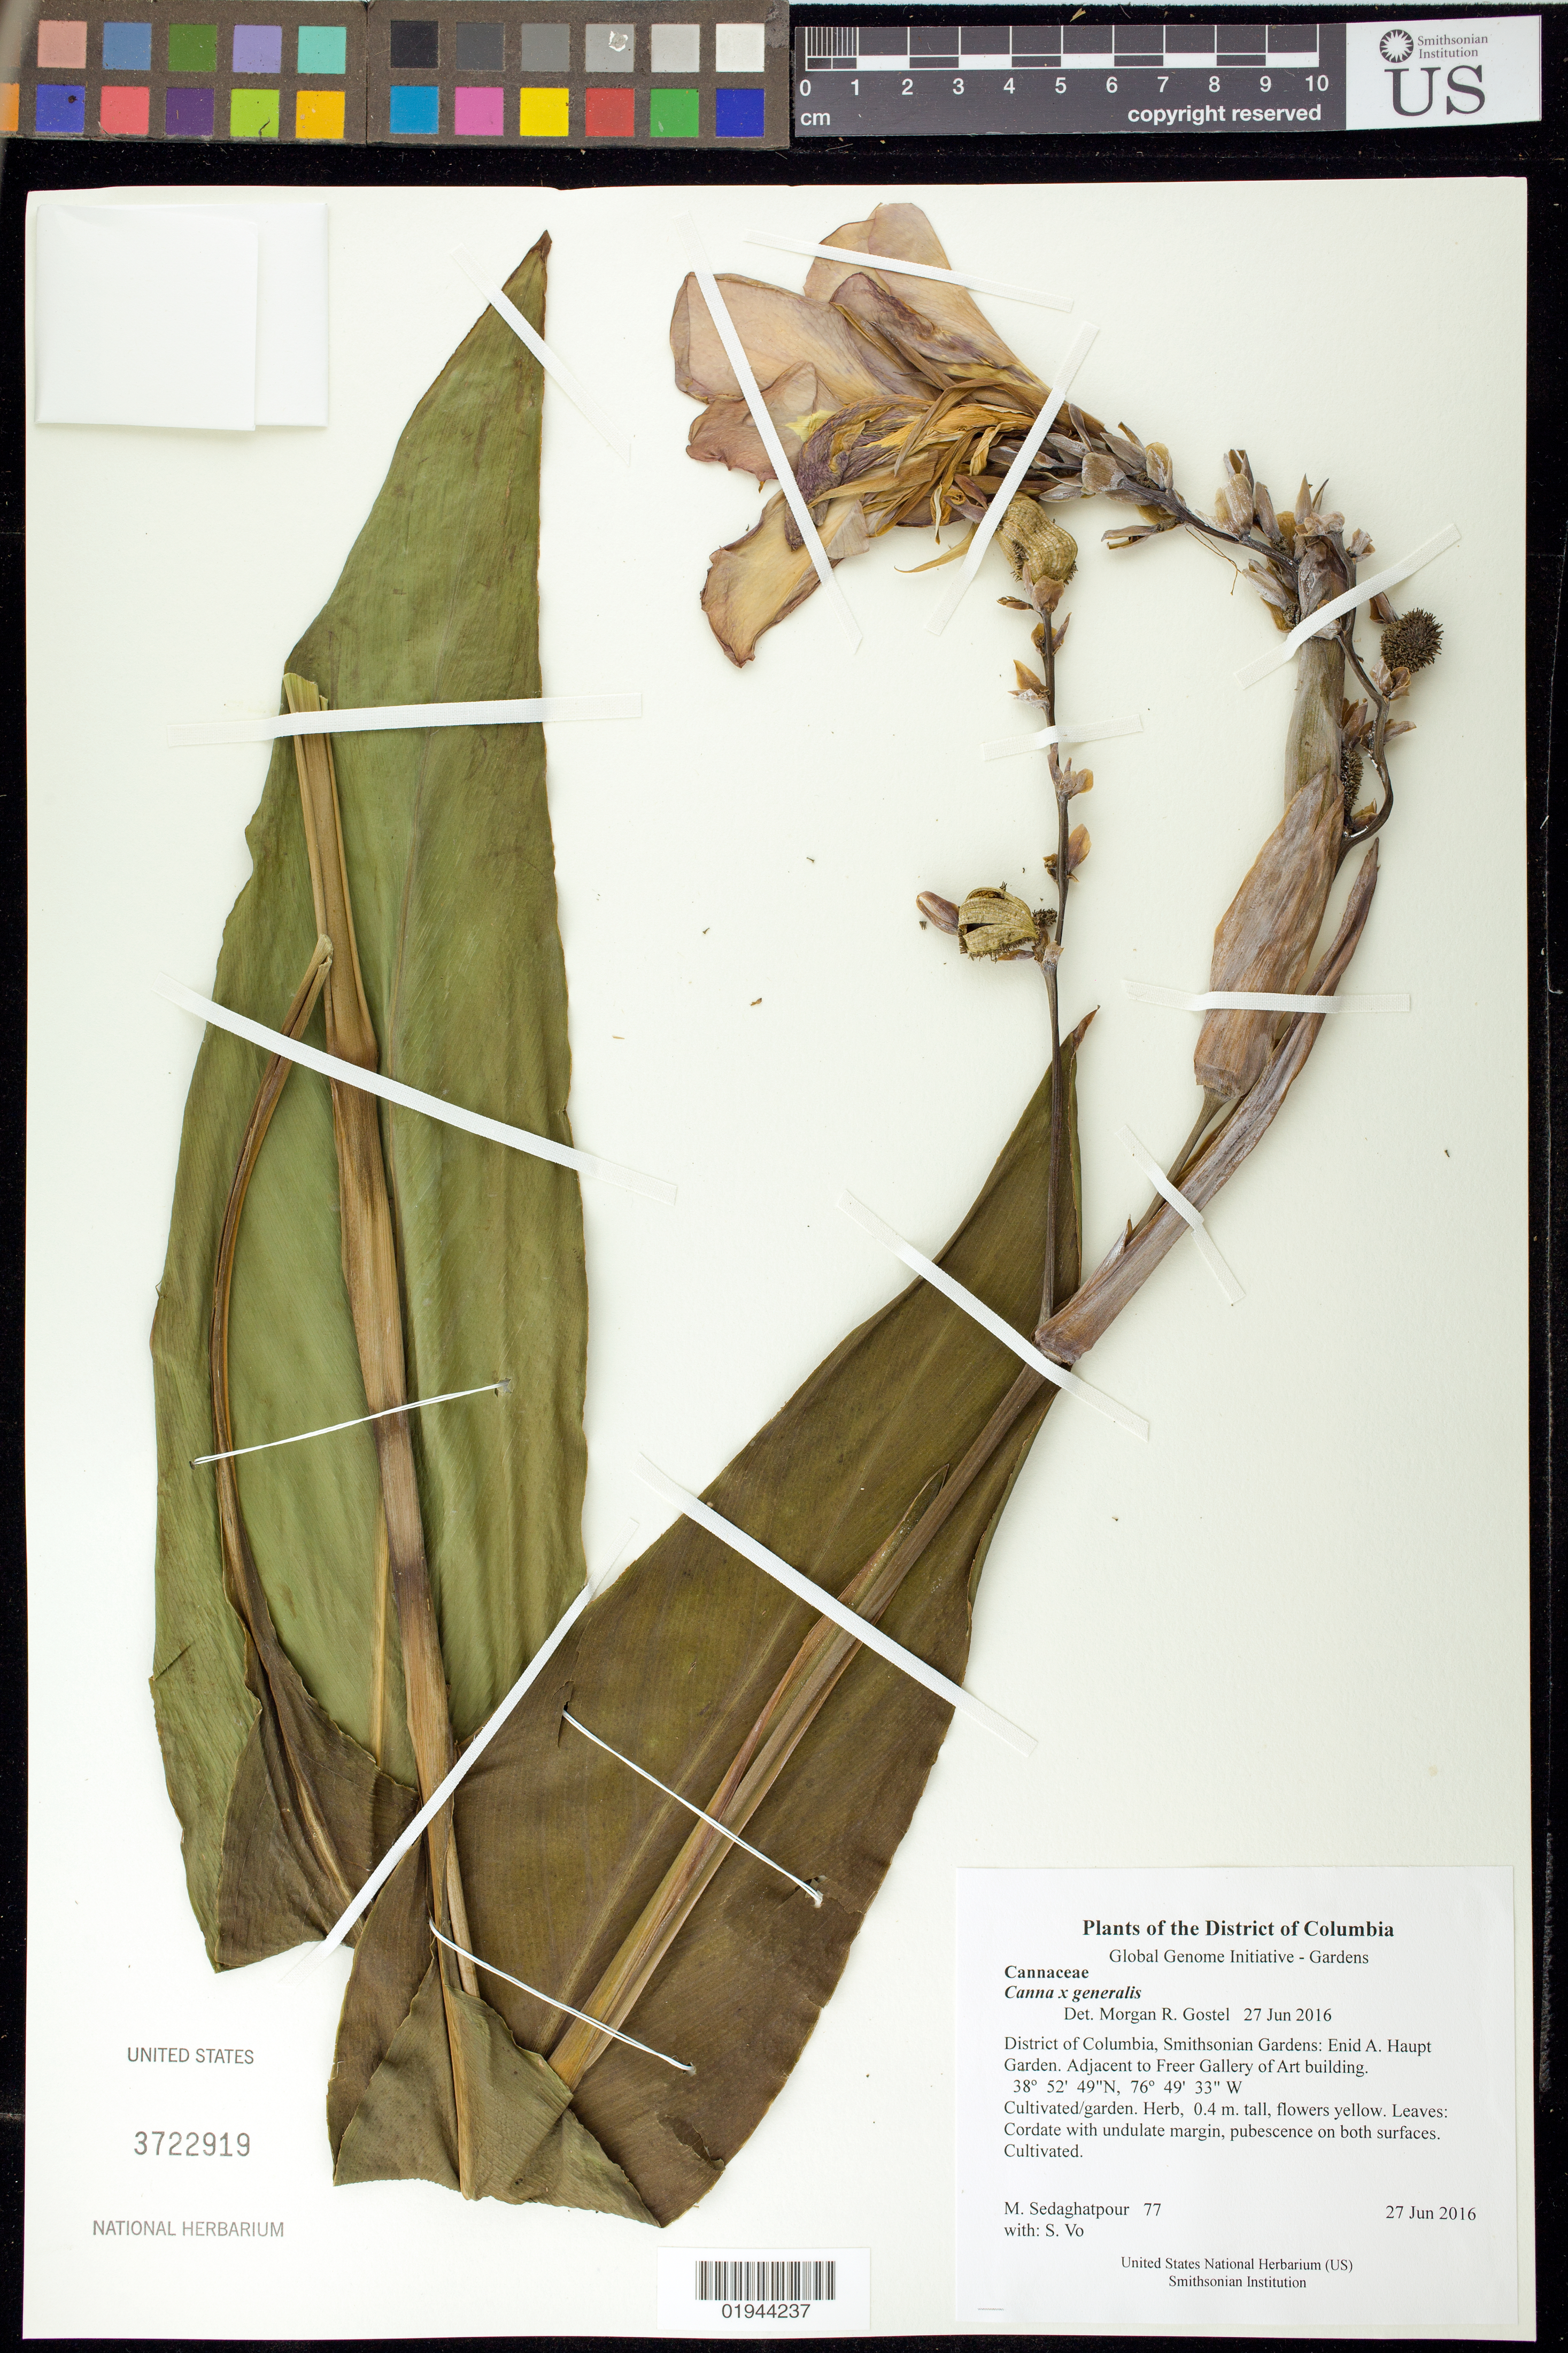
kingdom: Plantae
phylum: Tracheophyta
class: Liliopsida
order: Zingiberales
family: Cannaceae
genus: Canna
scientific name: Canna x generalis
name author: L.H. Bailey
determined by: Gostel, Morgan R., (BRIT), Botanical Research Institute of Texas (UNITED STATES)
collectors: M. Sedaghatpour & S. Vo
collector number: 77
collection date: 2016-06-27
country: United States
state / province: District of Columbia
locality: Smithsonian Gardens: Enid A. Haupt Garden. Adjacent to Freer Gallery of Art building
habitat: Cultivated/garden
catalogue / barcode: US 3722919